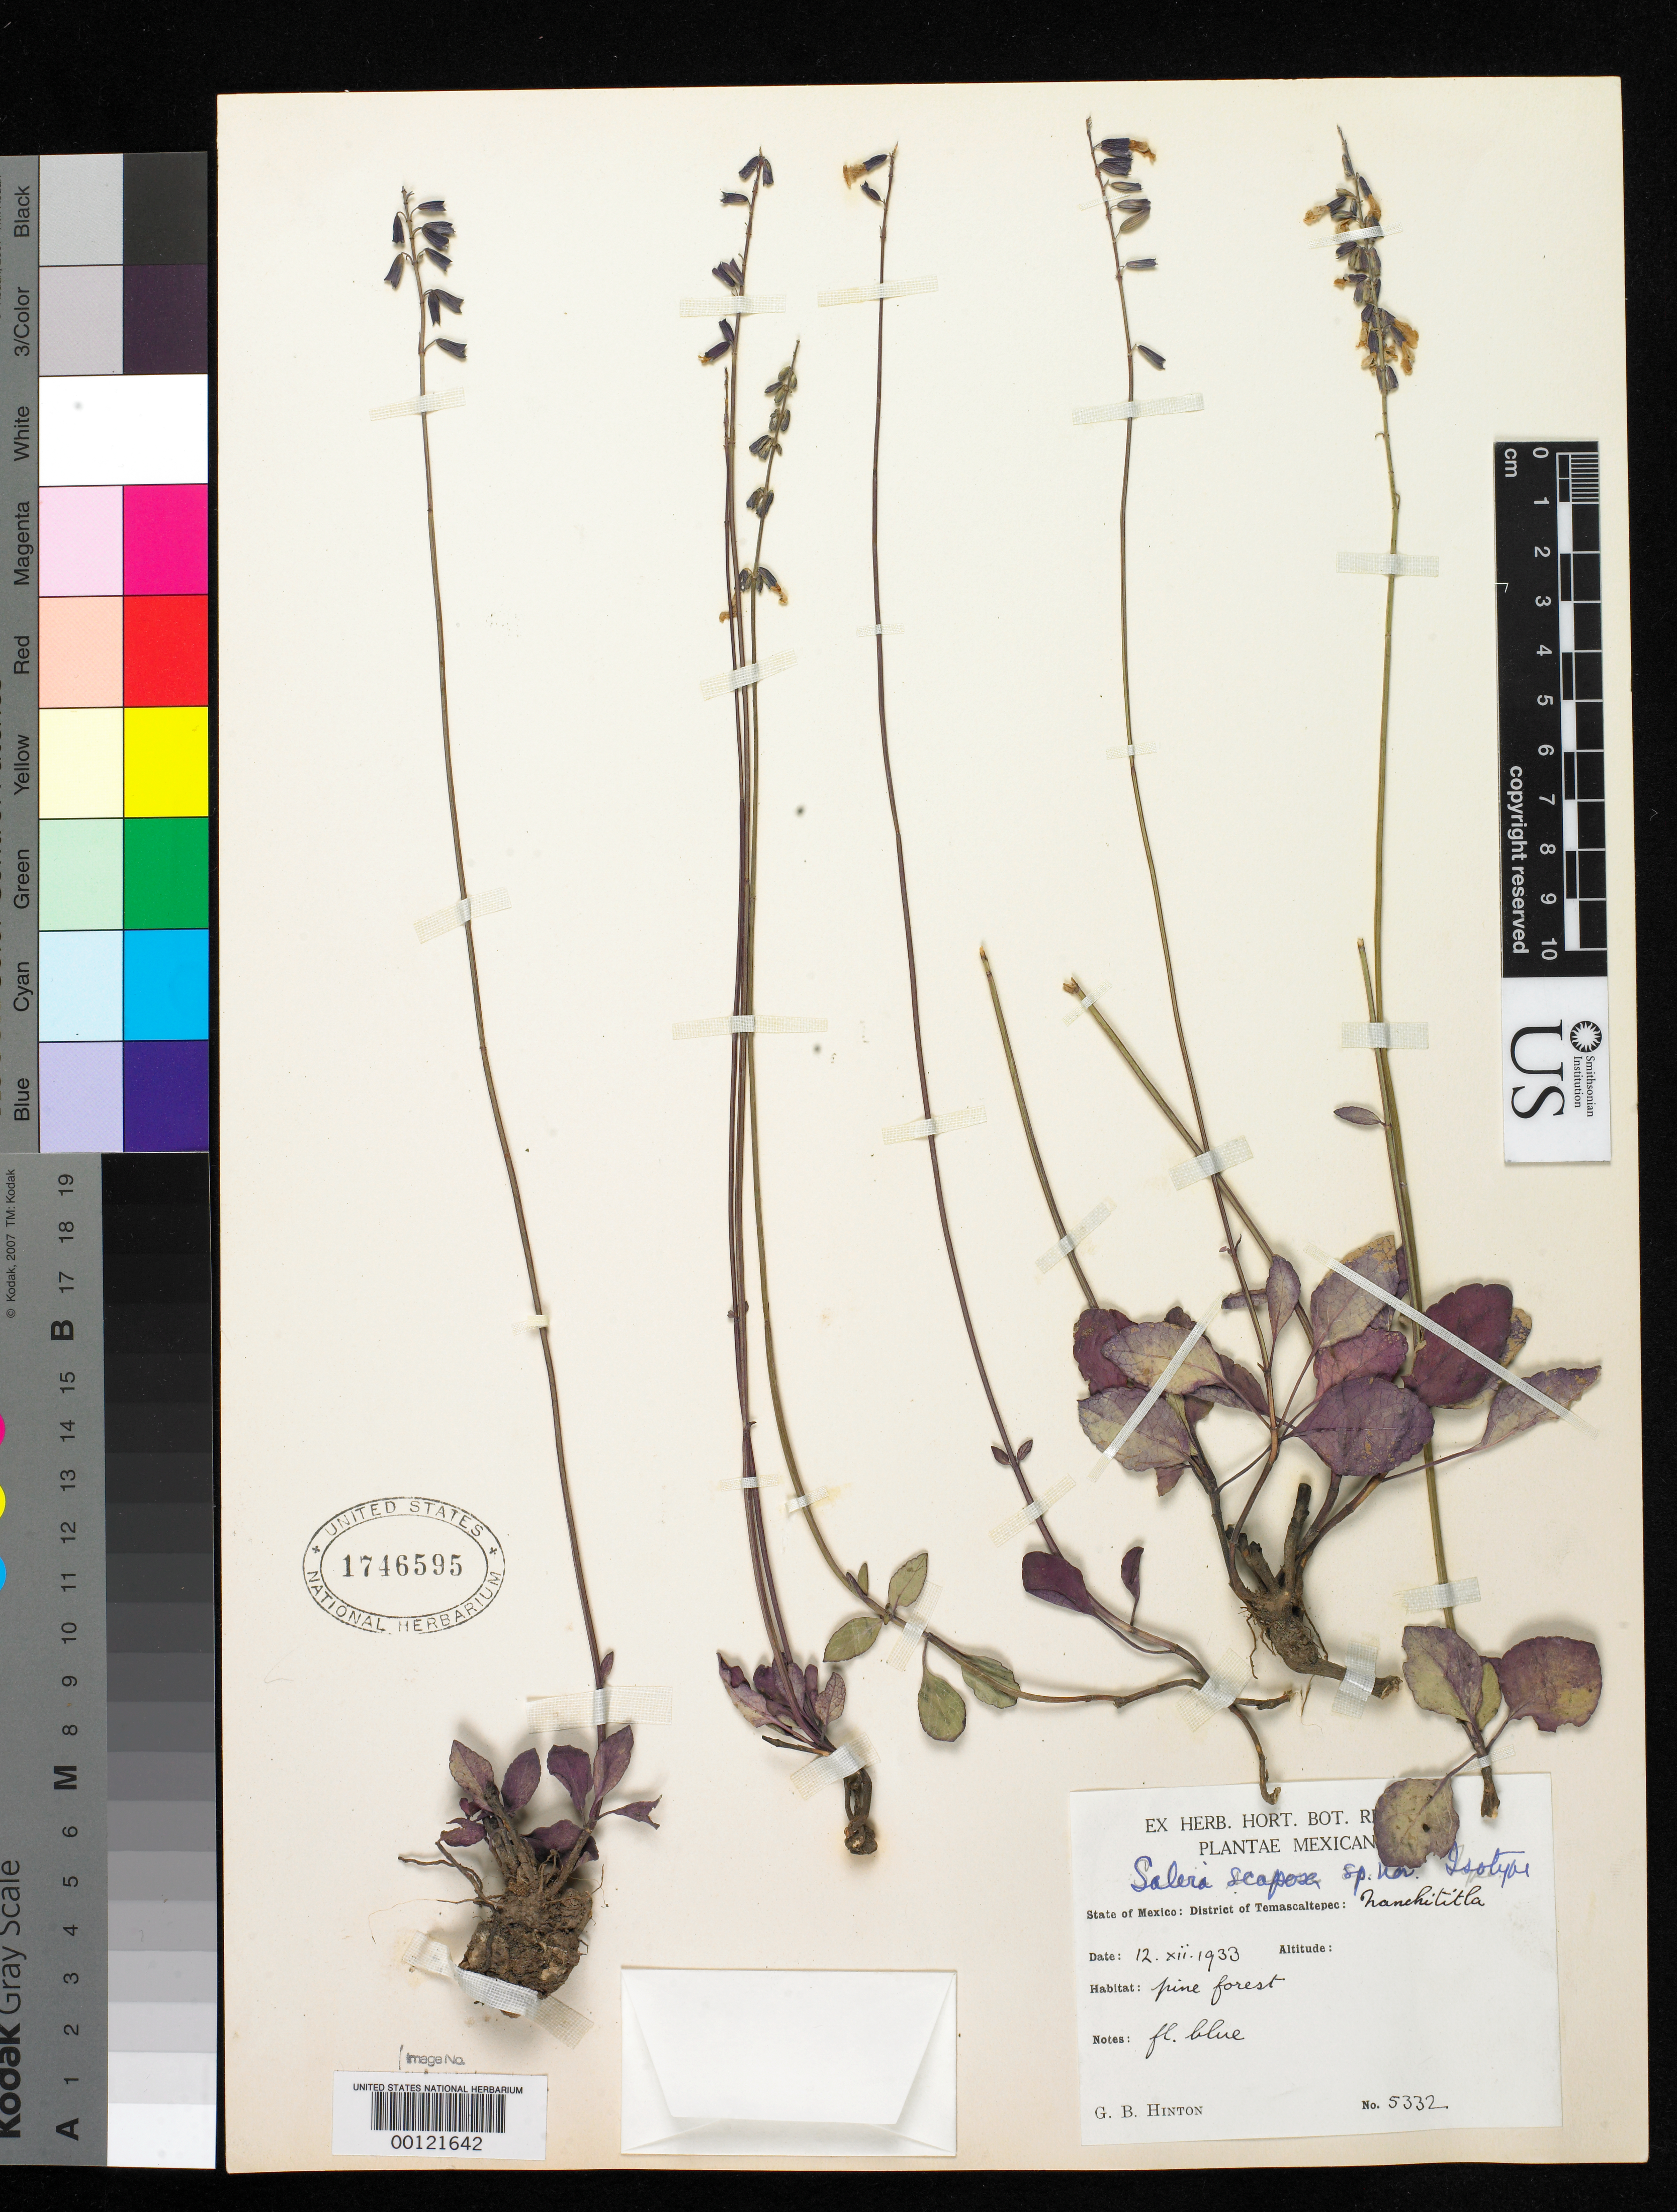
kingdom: Plantae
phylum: Tracheophyta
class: Magnoliopsida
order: Lamiales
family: Lamiaceae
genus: Salvia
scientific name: Salvia scaposa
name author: Epling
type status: Isotype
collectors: G. B. Hinton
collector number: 5332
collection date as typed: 12 Dec 1933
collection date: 1933-12-12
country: Mexico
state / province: México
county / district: Temascaltepec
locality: Nanchititla.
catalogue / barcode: US 1746595